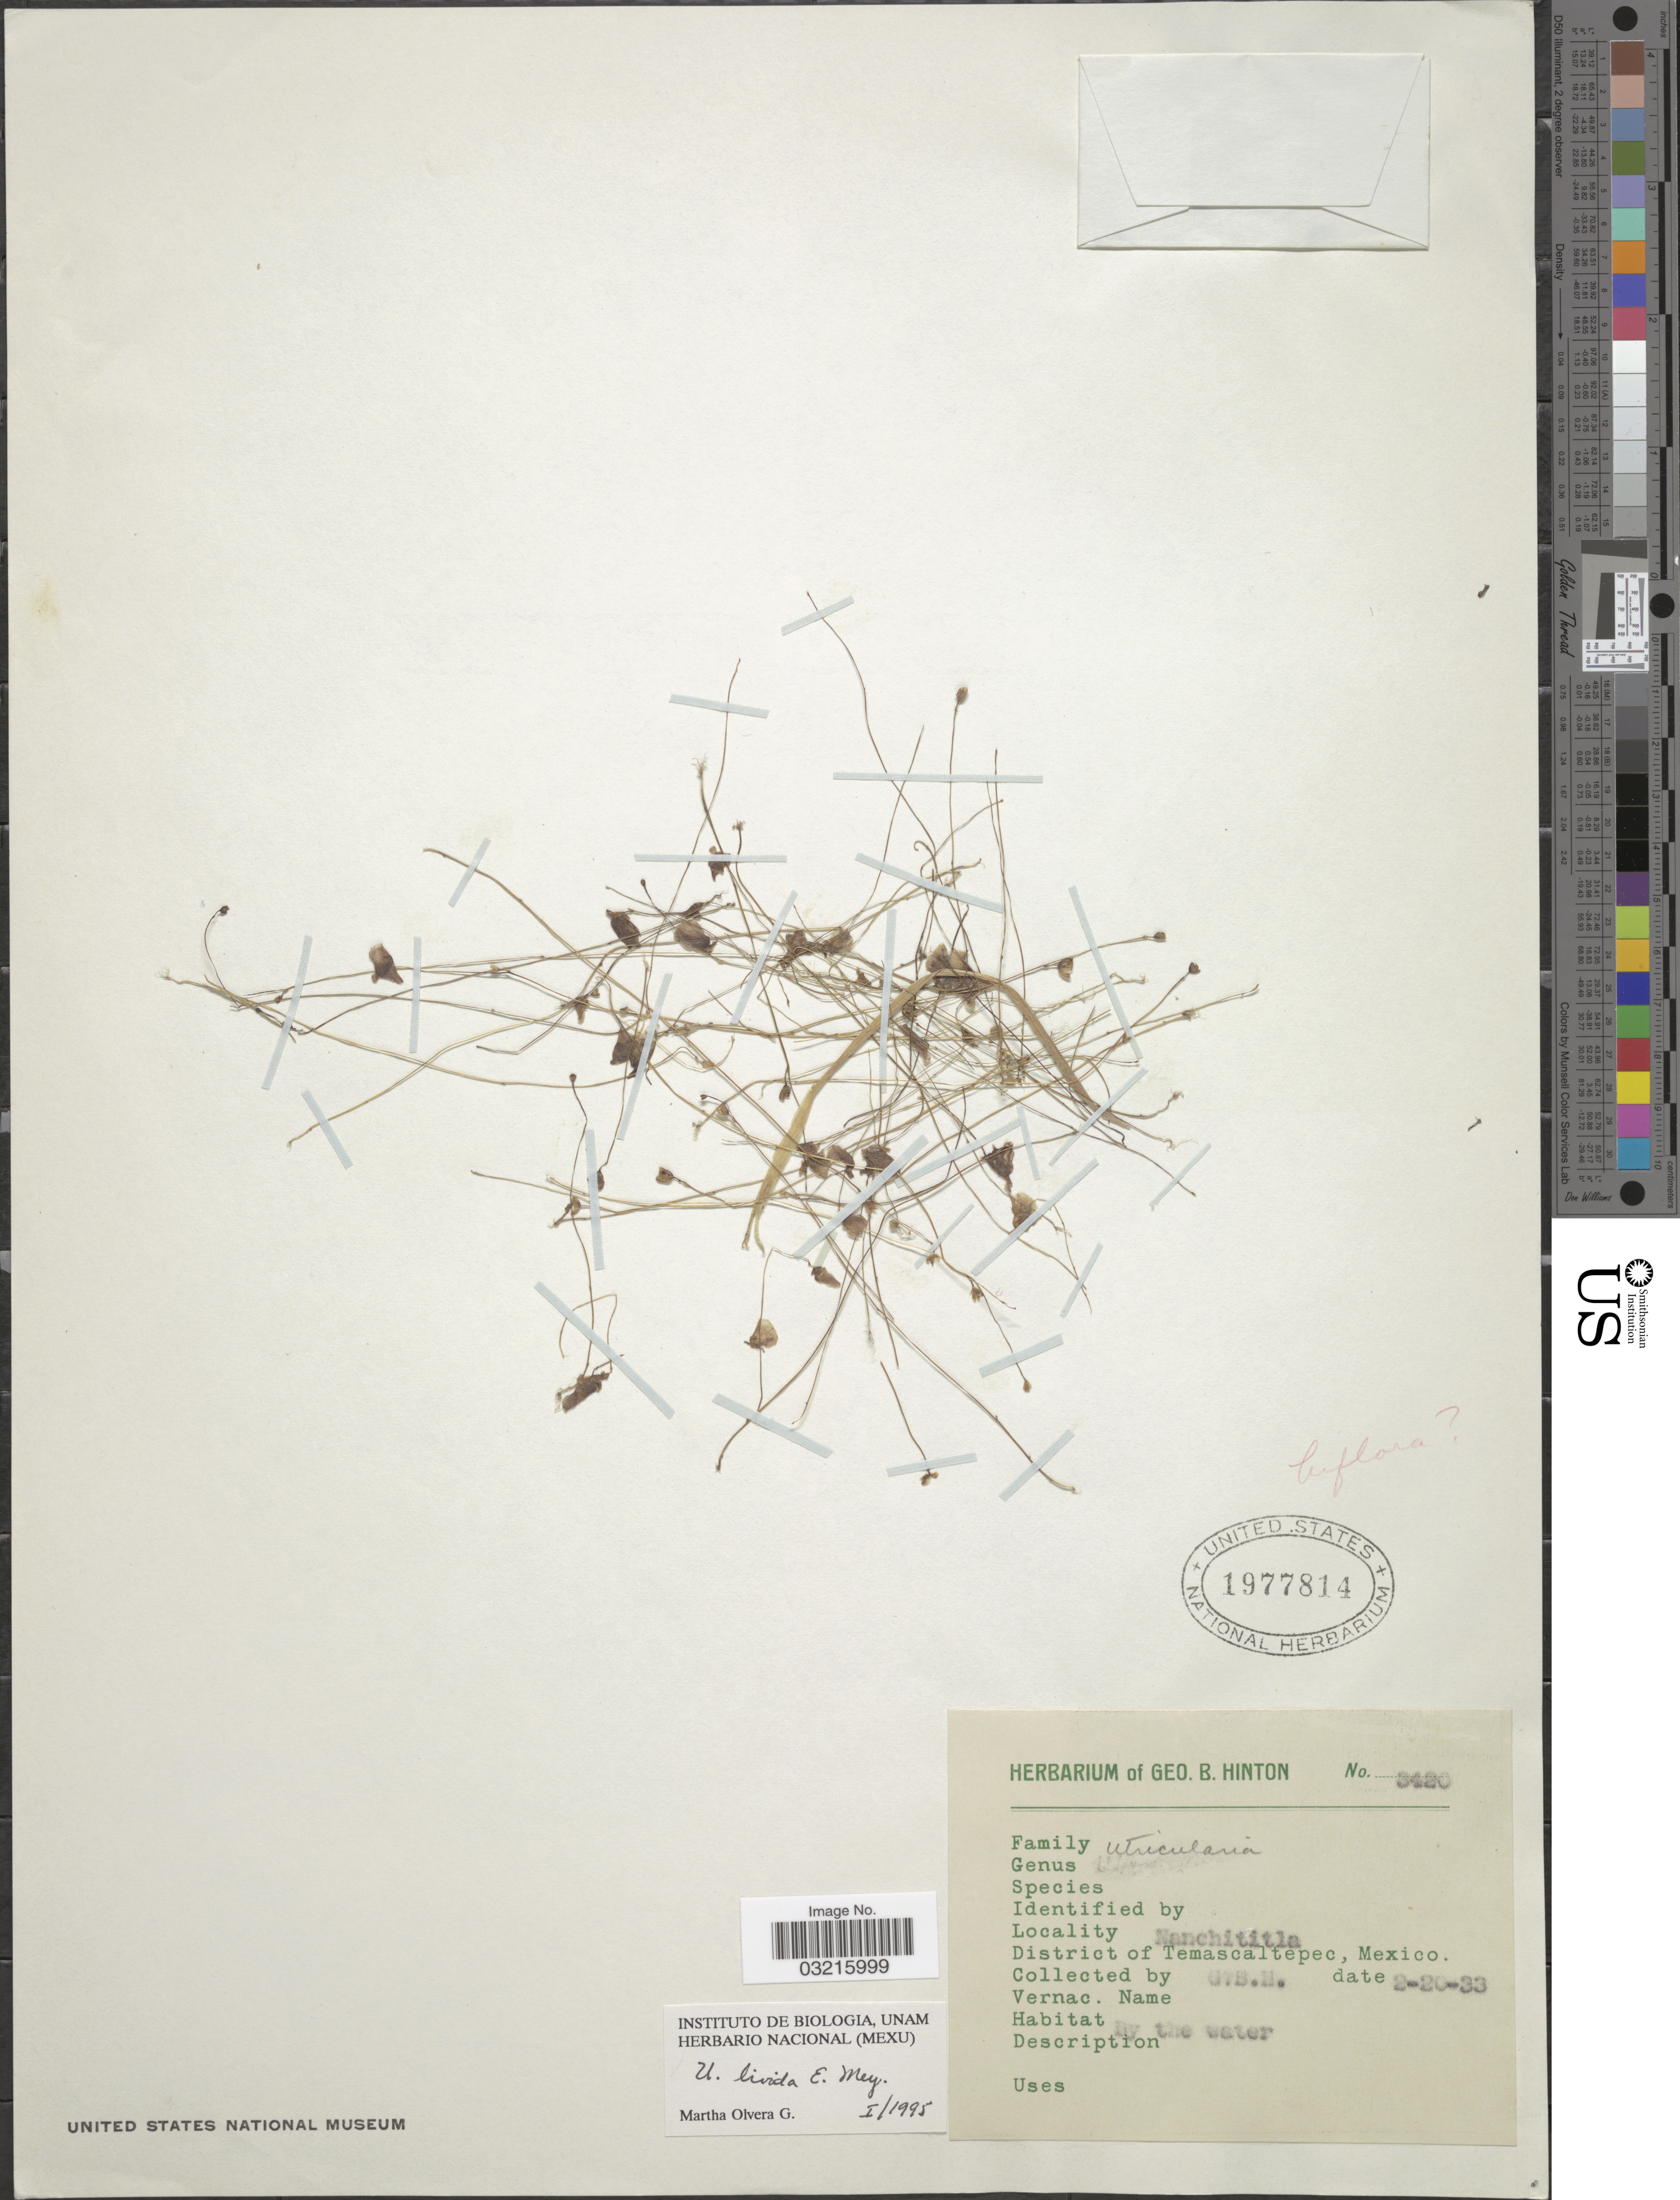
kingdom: Plantae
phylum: Tracheophyta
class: Magnoliopsida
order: Lamiales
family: Lentibulariaceae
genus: Utricularia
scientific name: Utricularia livida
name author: E. Mey.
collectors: G. B. Hinton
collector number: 3420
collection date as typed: Transcribed d/m/y: 20/2/33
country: Mexico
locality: Nanchititla, District of Temascaltepec.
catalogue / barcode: US 1977814